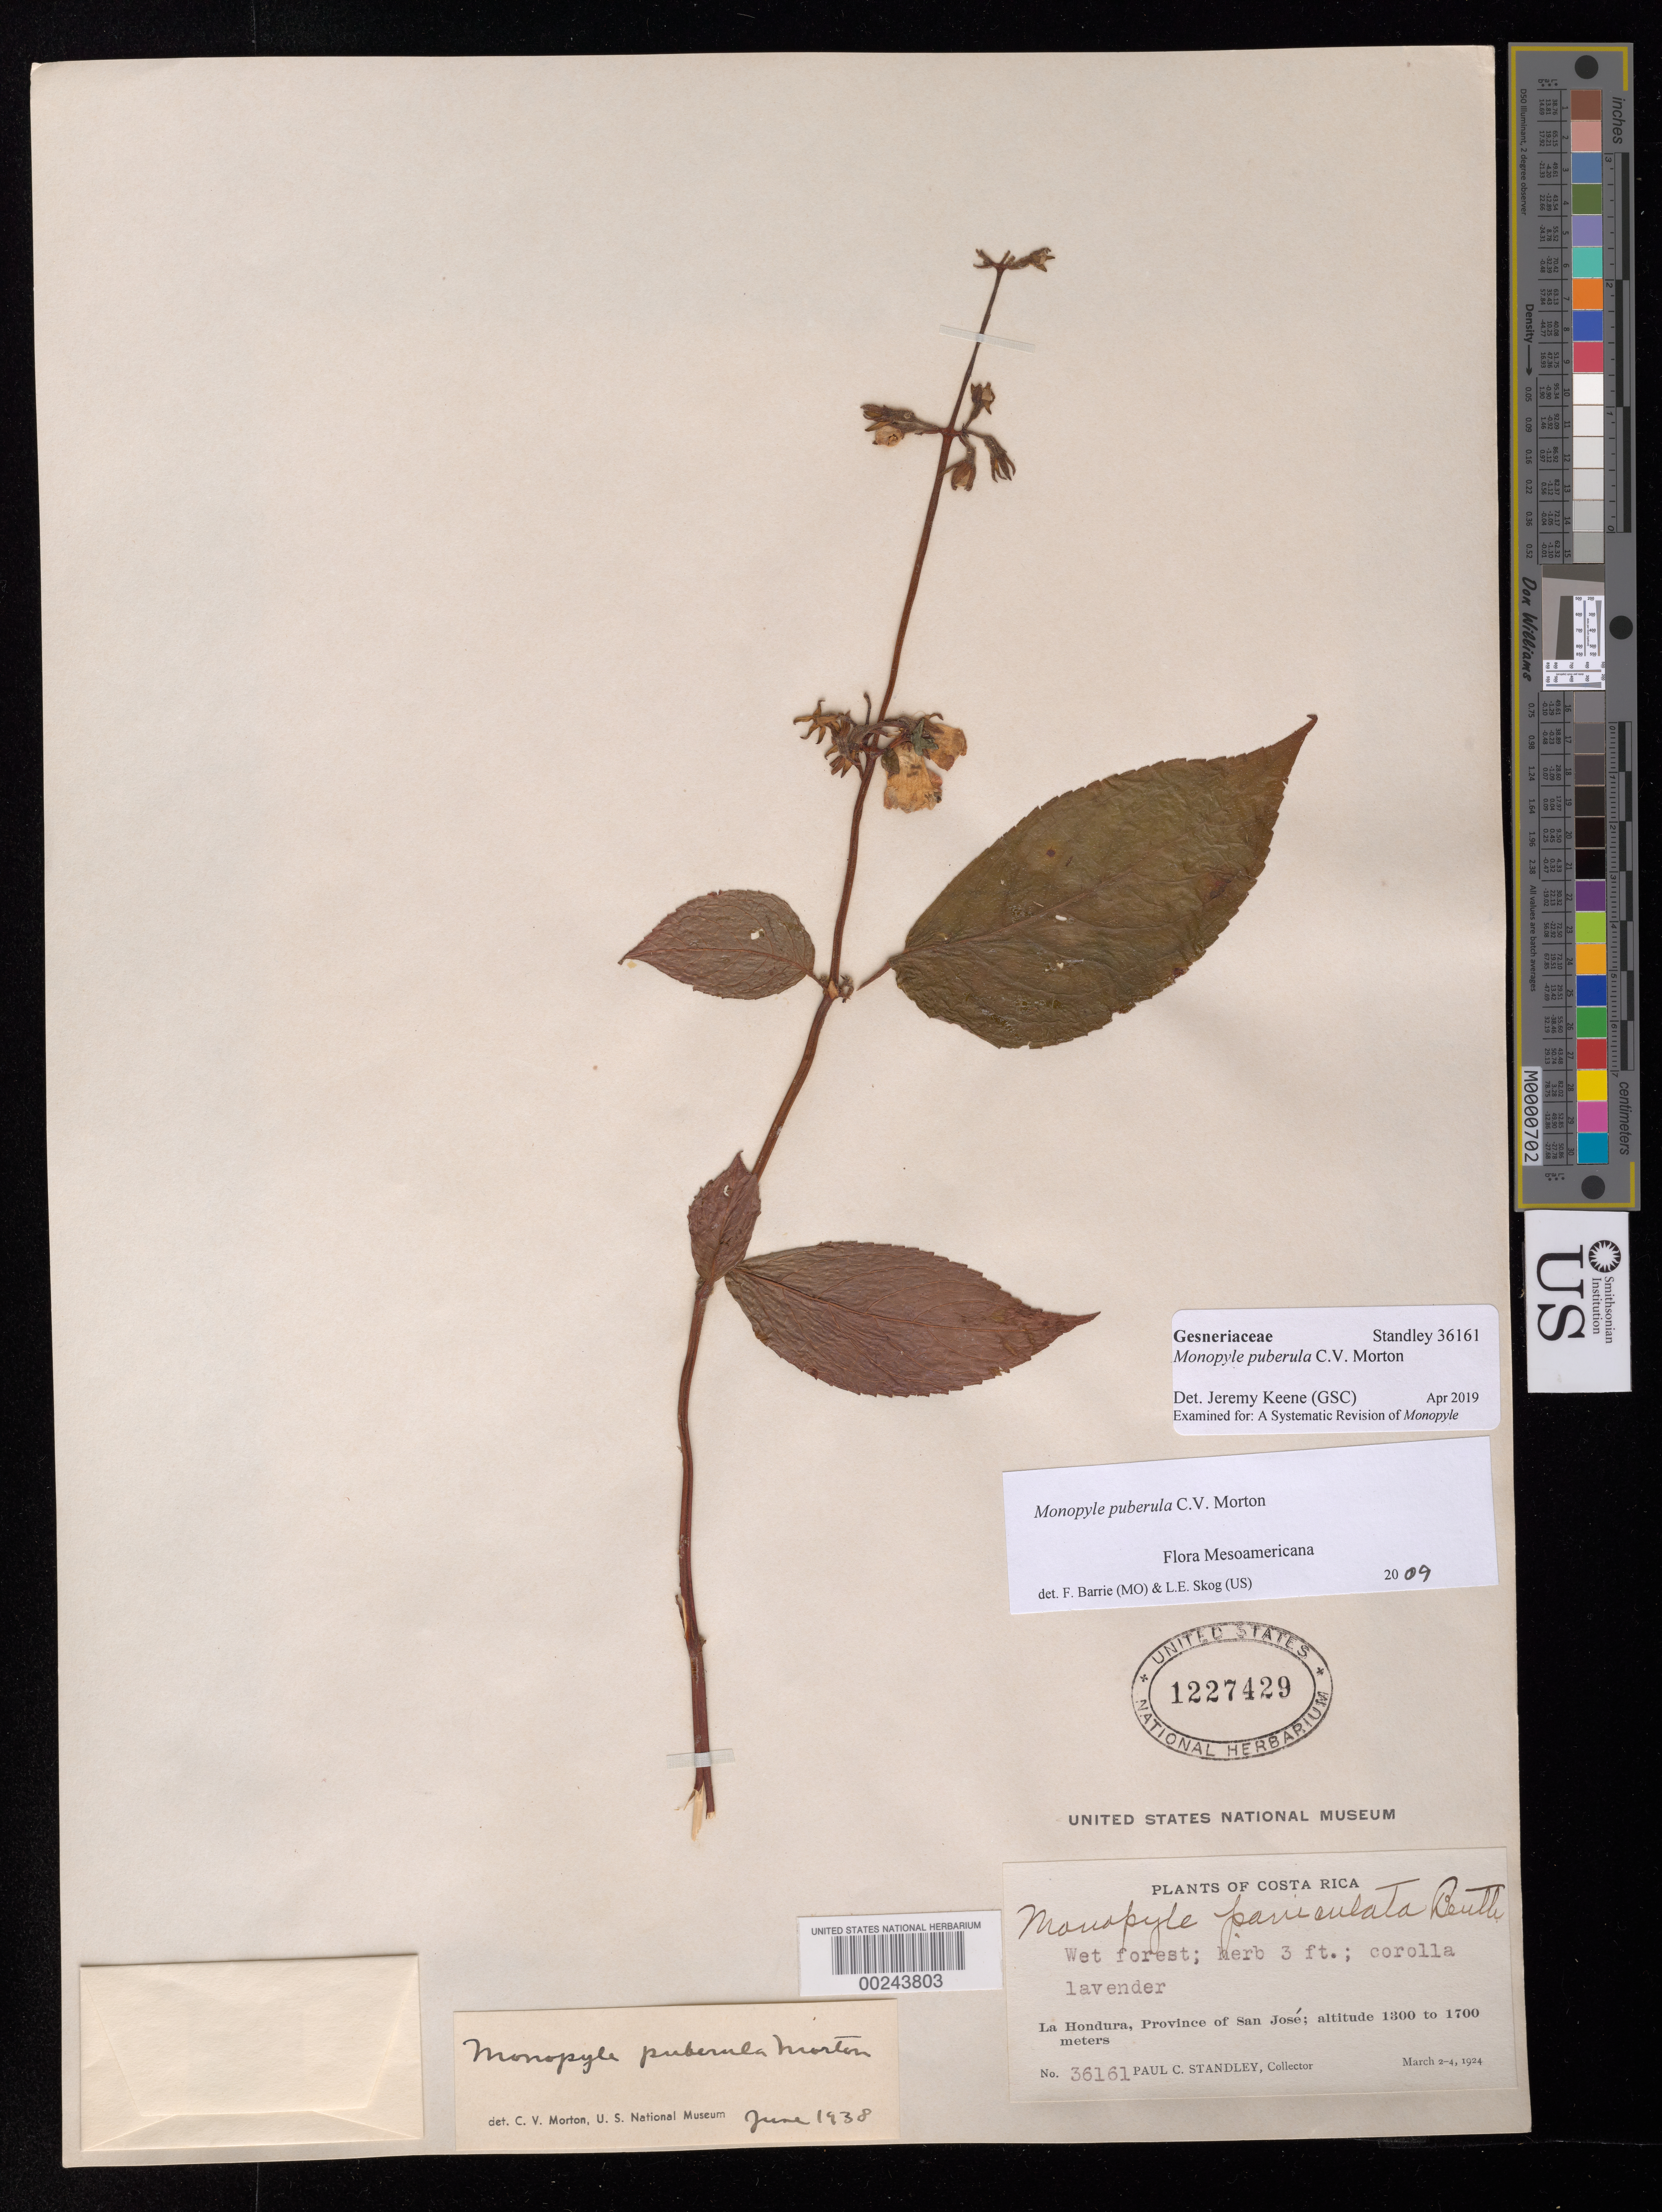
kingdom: Plantae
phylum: Tracheophyta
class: Magnoliopsida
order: Lamiales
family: Gesneriaceae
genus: Monopyle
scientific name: Monopyle puberula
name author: C.V. Morton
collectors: P. C. Standley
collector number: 36161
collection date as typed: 2-4 Mar 1924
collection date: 1924-03-02/1924-03-04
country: Costa Rica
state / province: San José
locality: La Hondura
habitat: Wet forest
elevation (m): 1300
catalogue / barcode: US 1227429